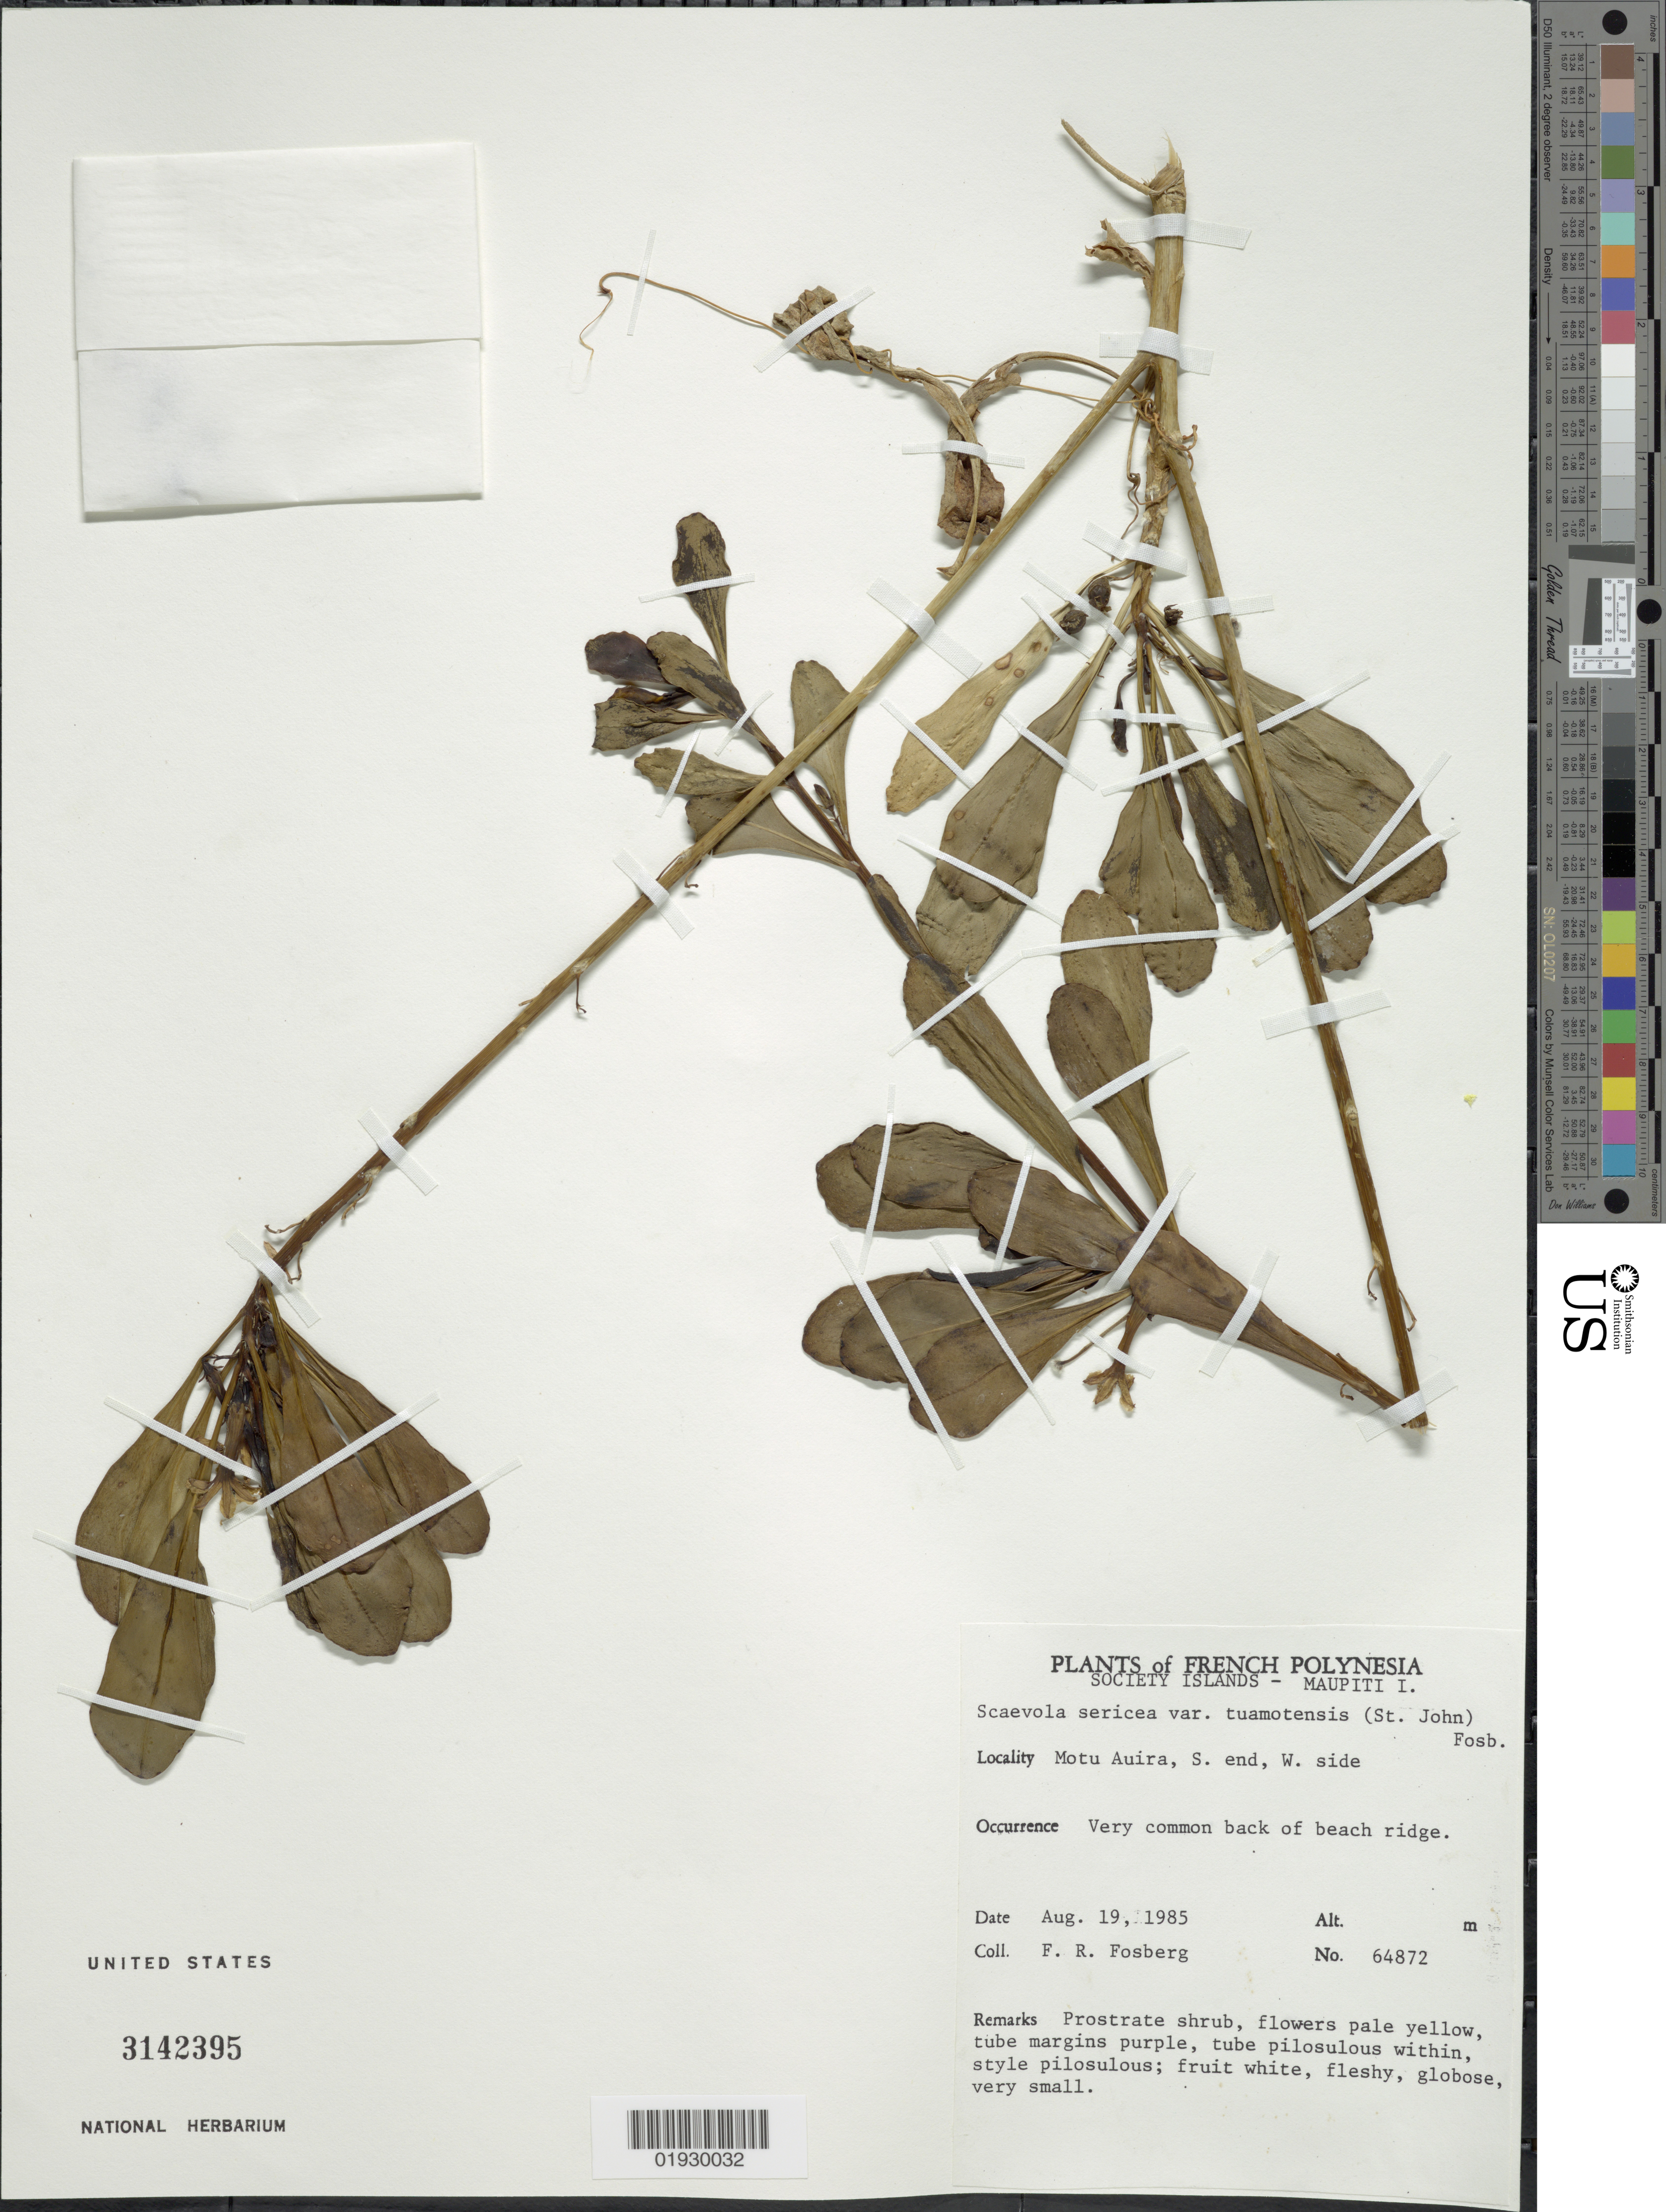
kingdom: Plantae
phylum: Tracheophyta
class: Magnoliopsida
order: Asterales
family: Goodeniaceae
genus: Scaevola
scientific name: Scaevola taccada var. tuamotensis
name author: H. St. John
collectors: F. R. Fosberg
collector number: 64872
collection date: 1985-08-19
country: French Polynesia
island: Maupiti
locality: Society Islands, Maupiti I., Motu Auira, S. end, W. side.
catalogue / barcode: US 3142395